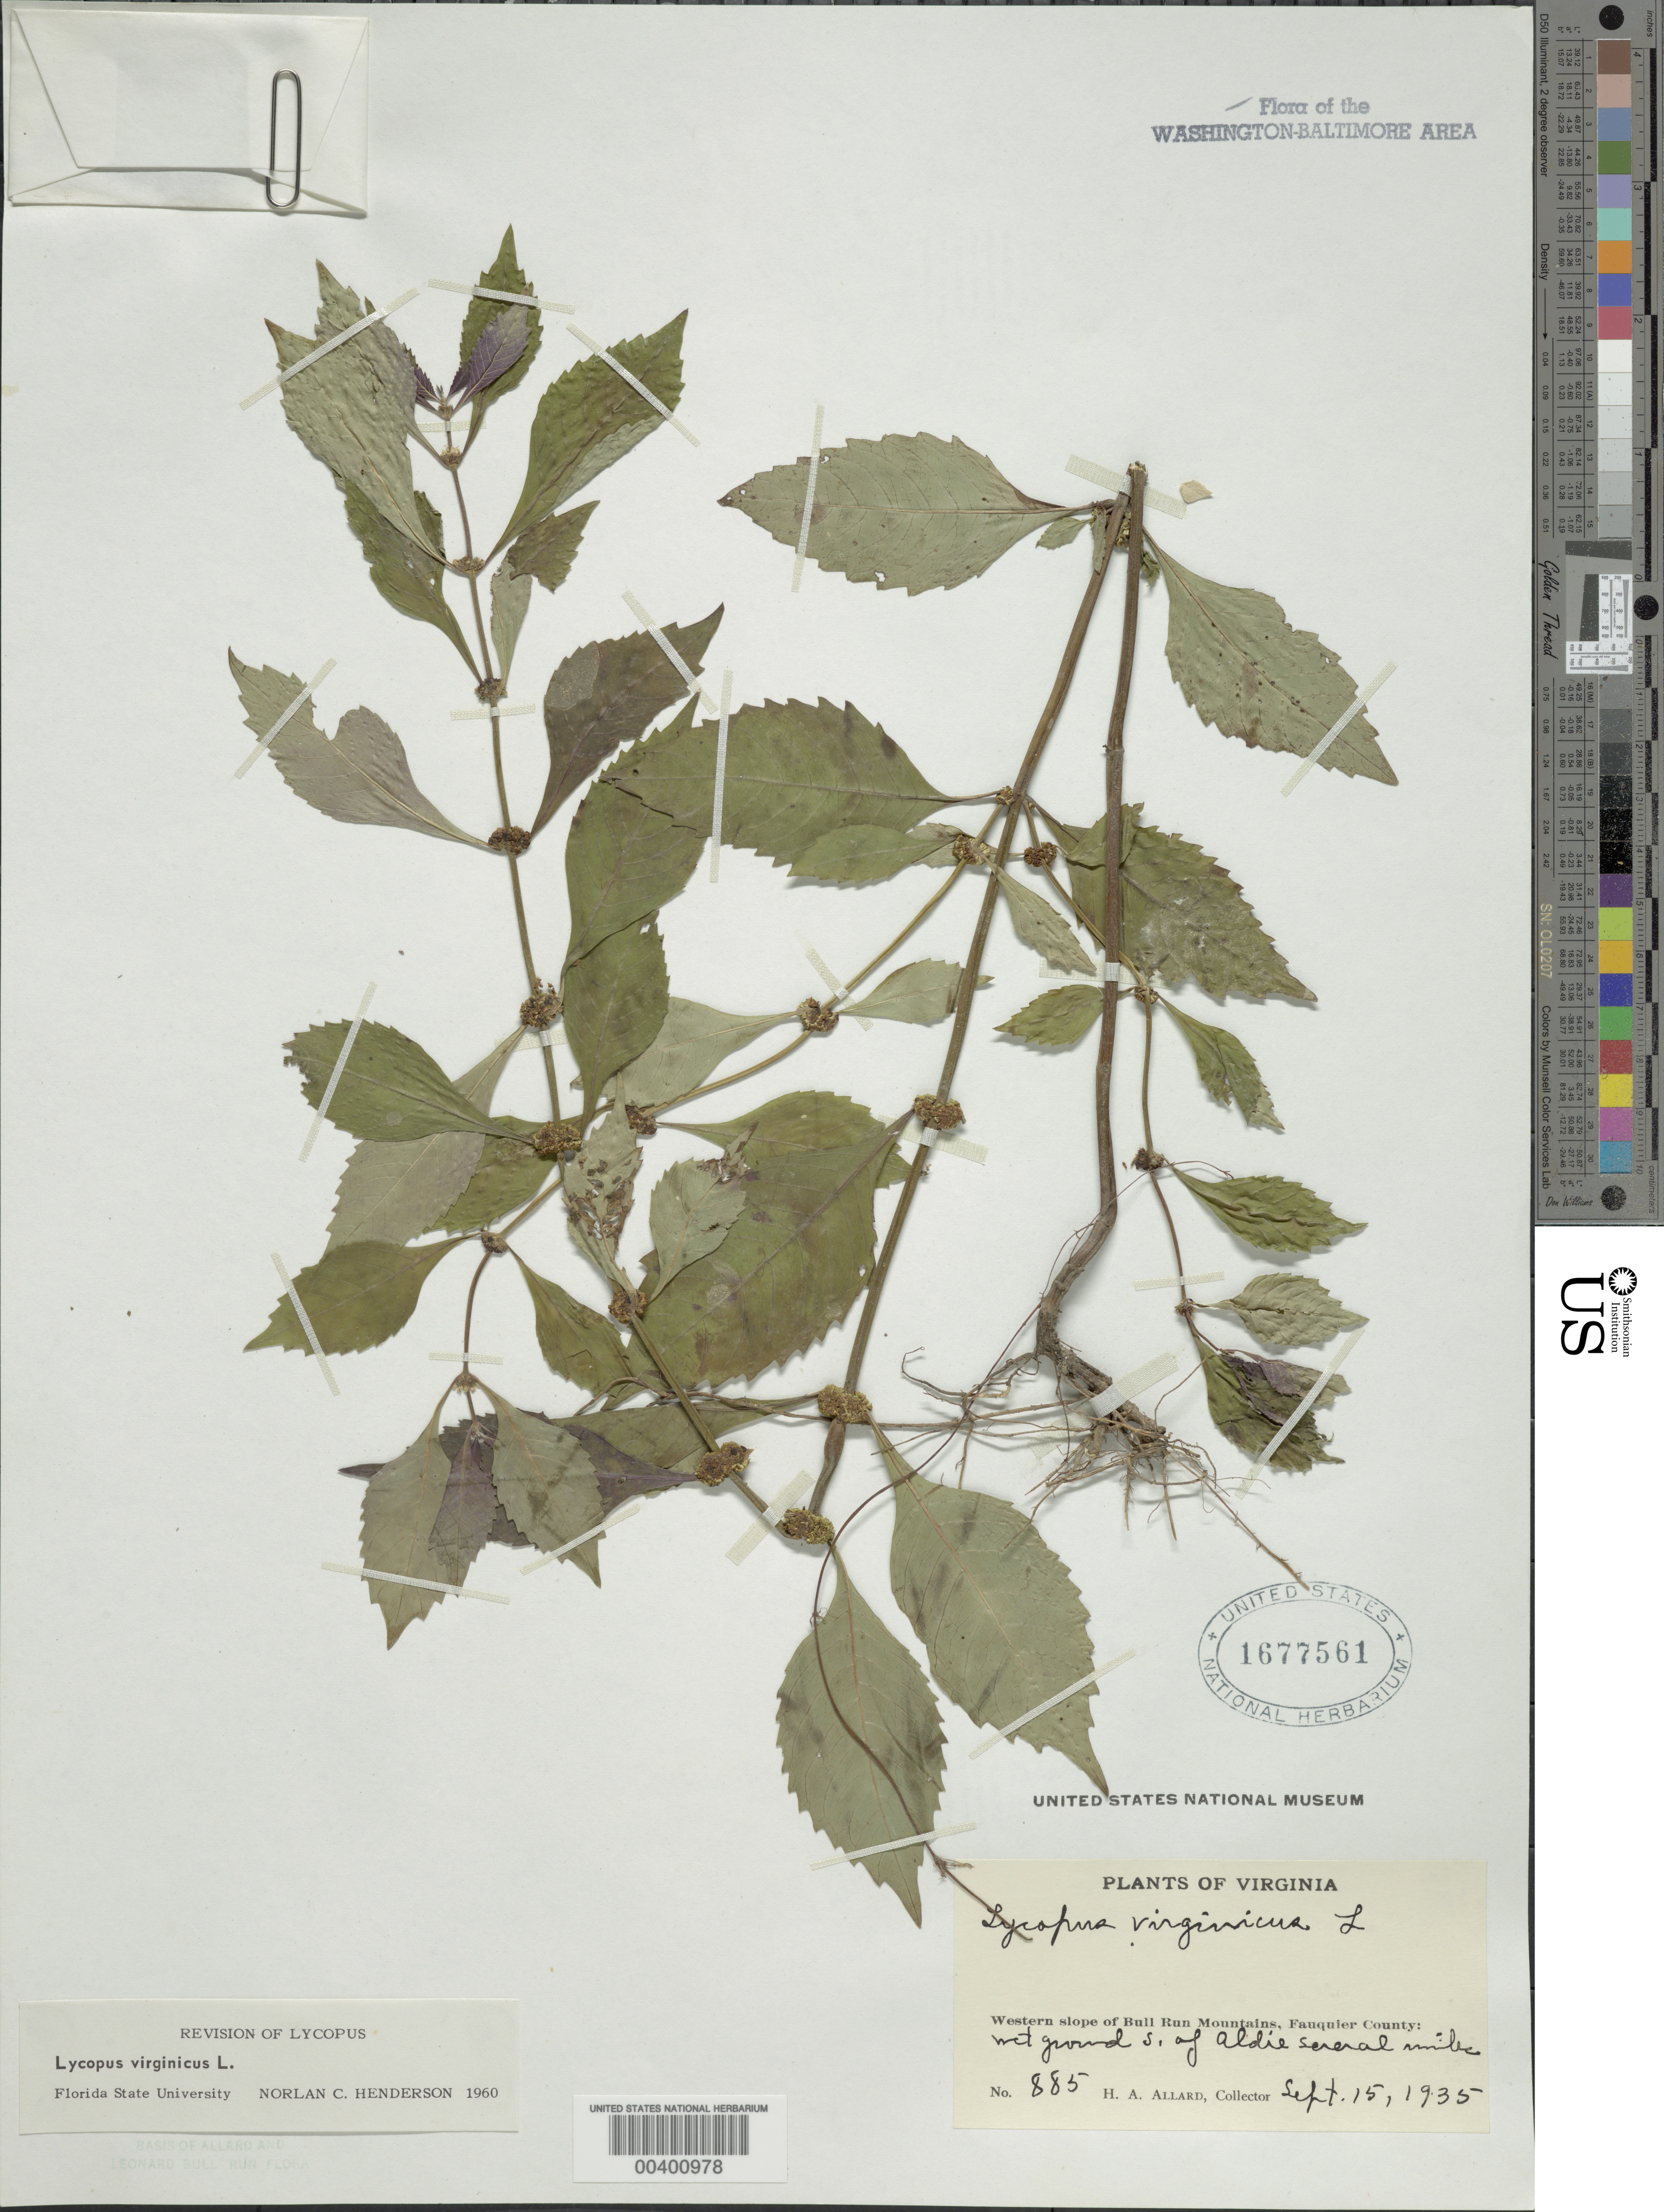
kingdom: Plantae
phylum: Tracheophyta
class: Magnoliopsida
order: Lamiales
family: Lamiaceae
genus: Lycopus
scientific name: Lycopus virginicus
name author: L.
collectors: H. A. Allard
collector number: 885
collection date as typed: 15 Sep 1935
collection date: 1935-09-15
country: United States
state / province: Virginia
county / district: Fauquier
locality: South of Aldie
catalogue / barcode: US 1677561